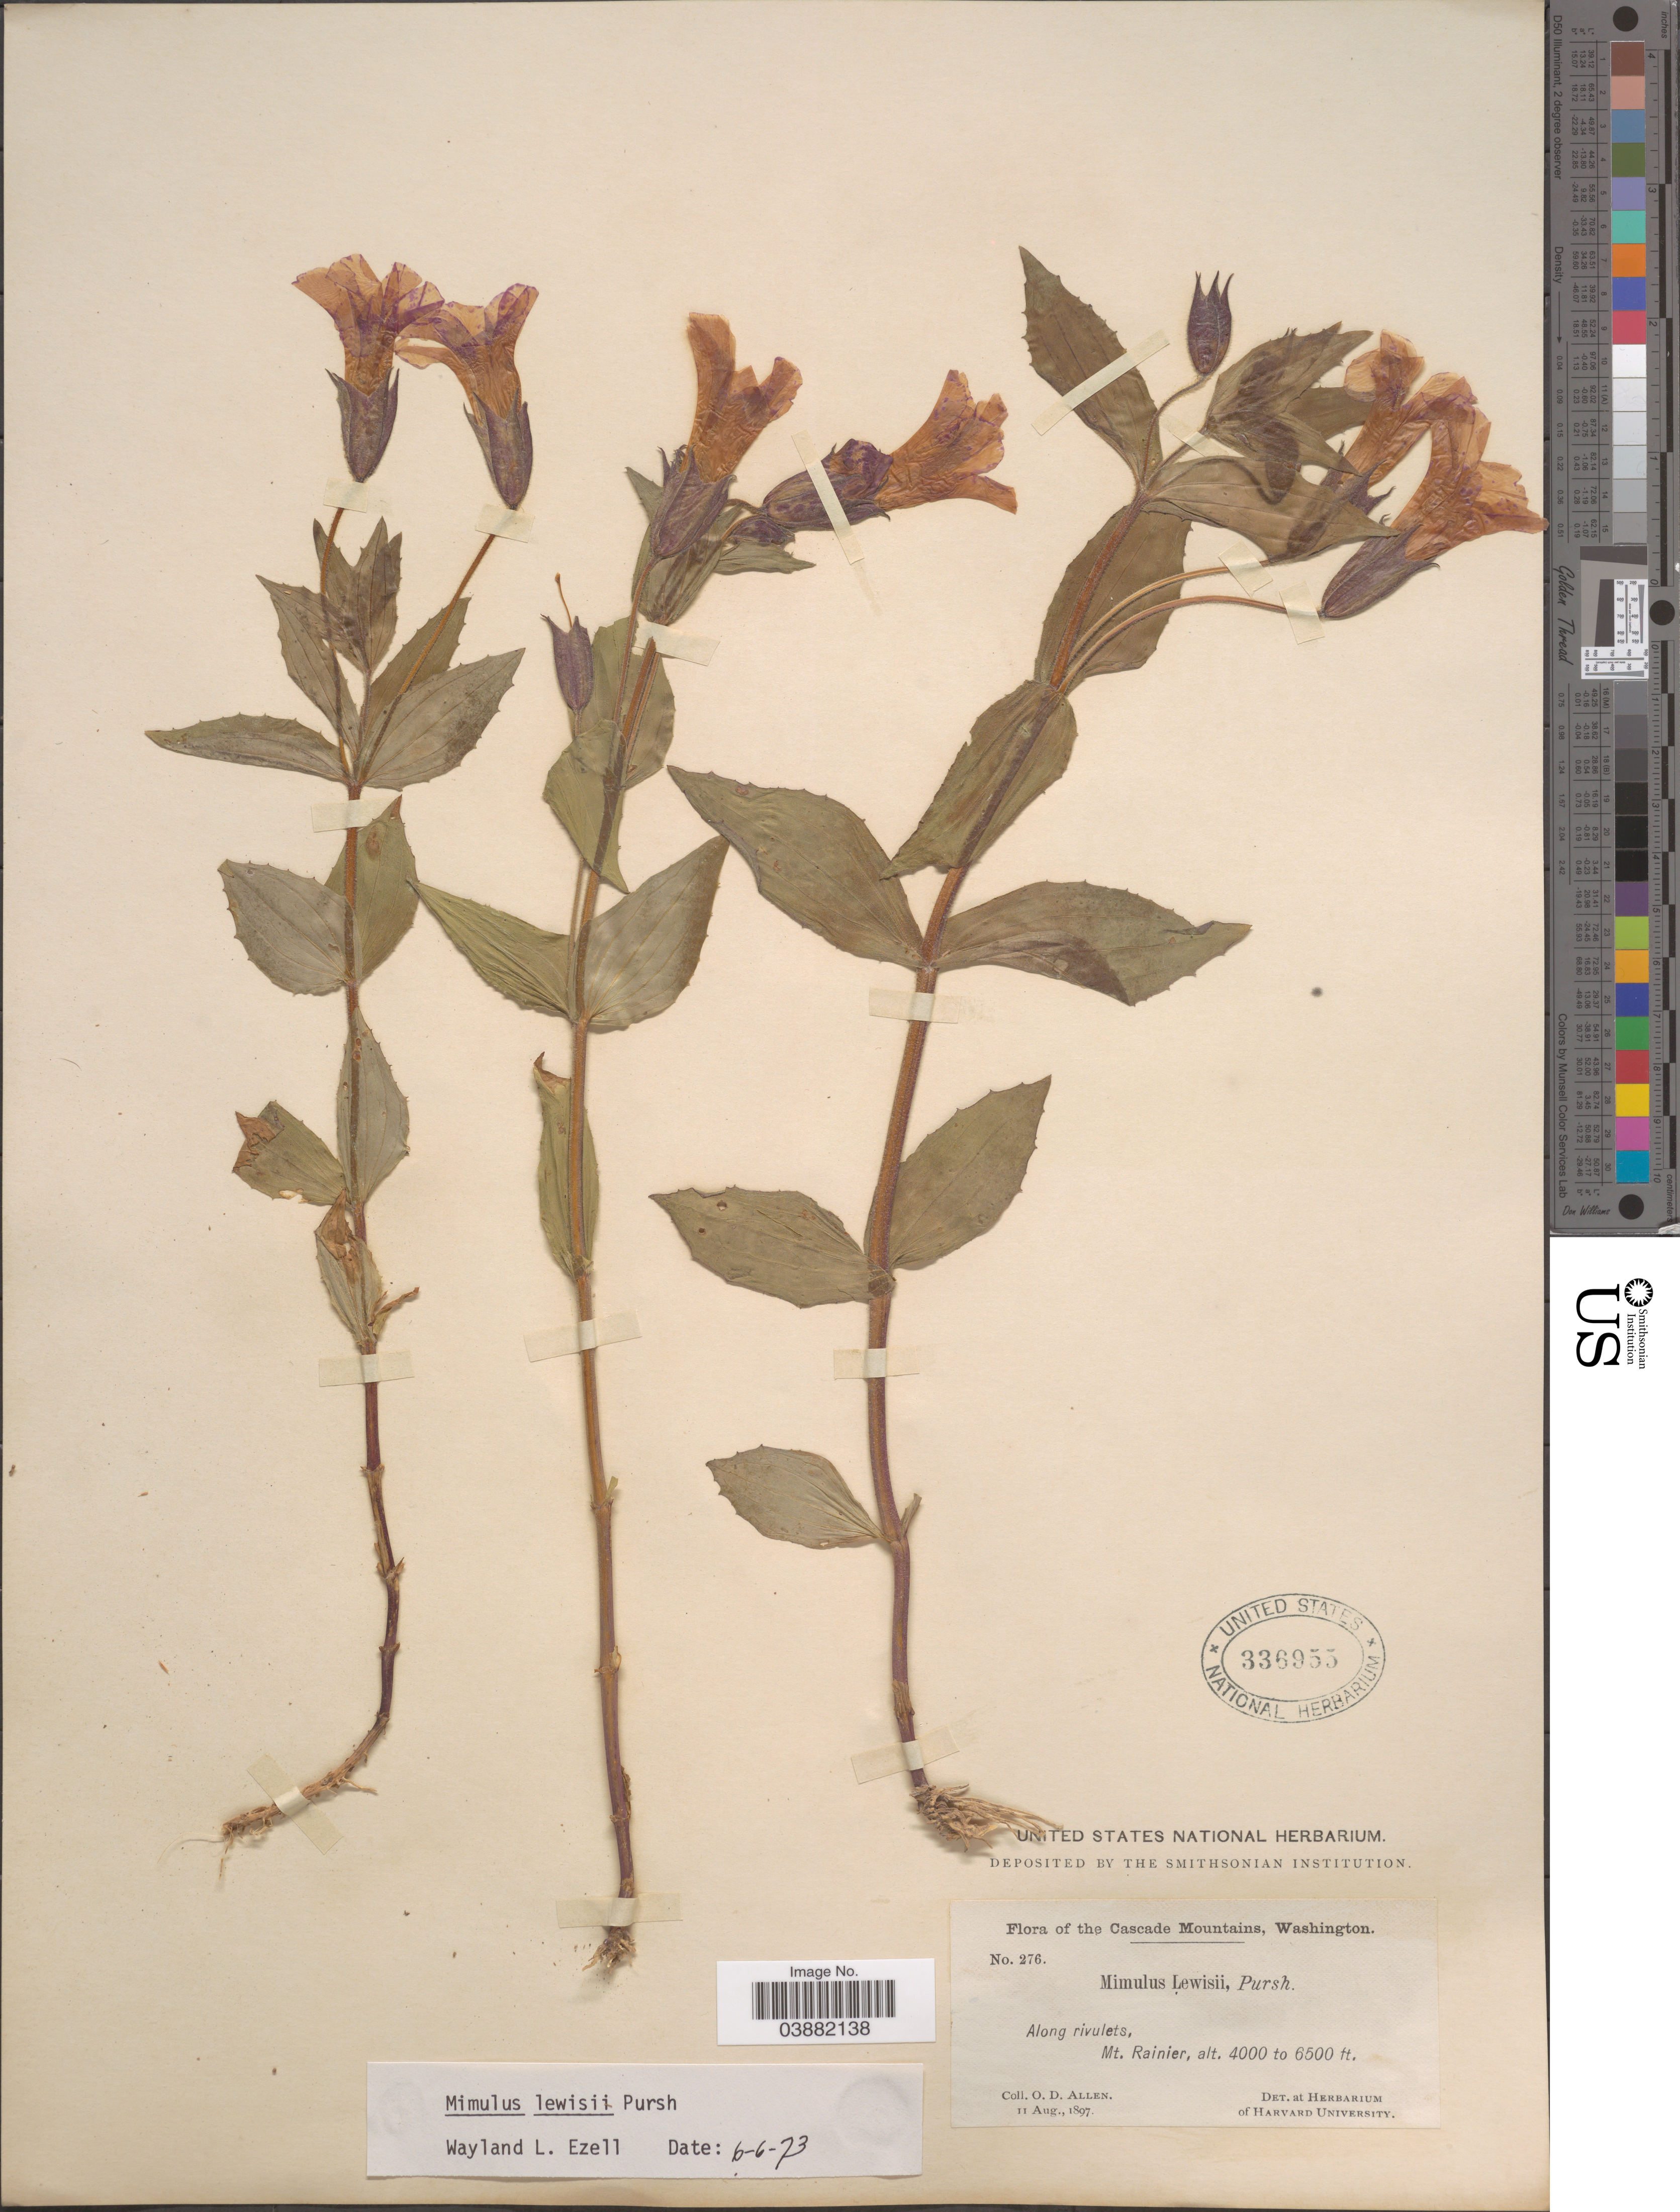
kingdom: Plantae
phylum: Tracheophyta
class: Magnoliopsida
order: Lamiales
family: Phrymaceae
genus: Mimulus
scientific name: Mimulus lewisii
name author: Pursh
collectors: O. D. Allen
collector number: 276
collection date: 1897-08-11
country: United States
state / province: Washington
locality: The Cascade Mountains. Mt. Rainier.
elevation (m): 1219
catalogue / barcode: US 336955